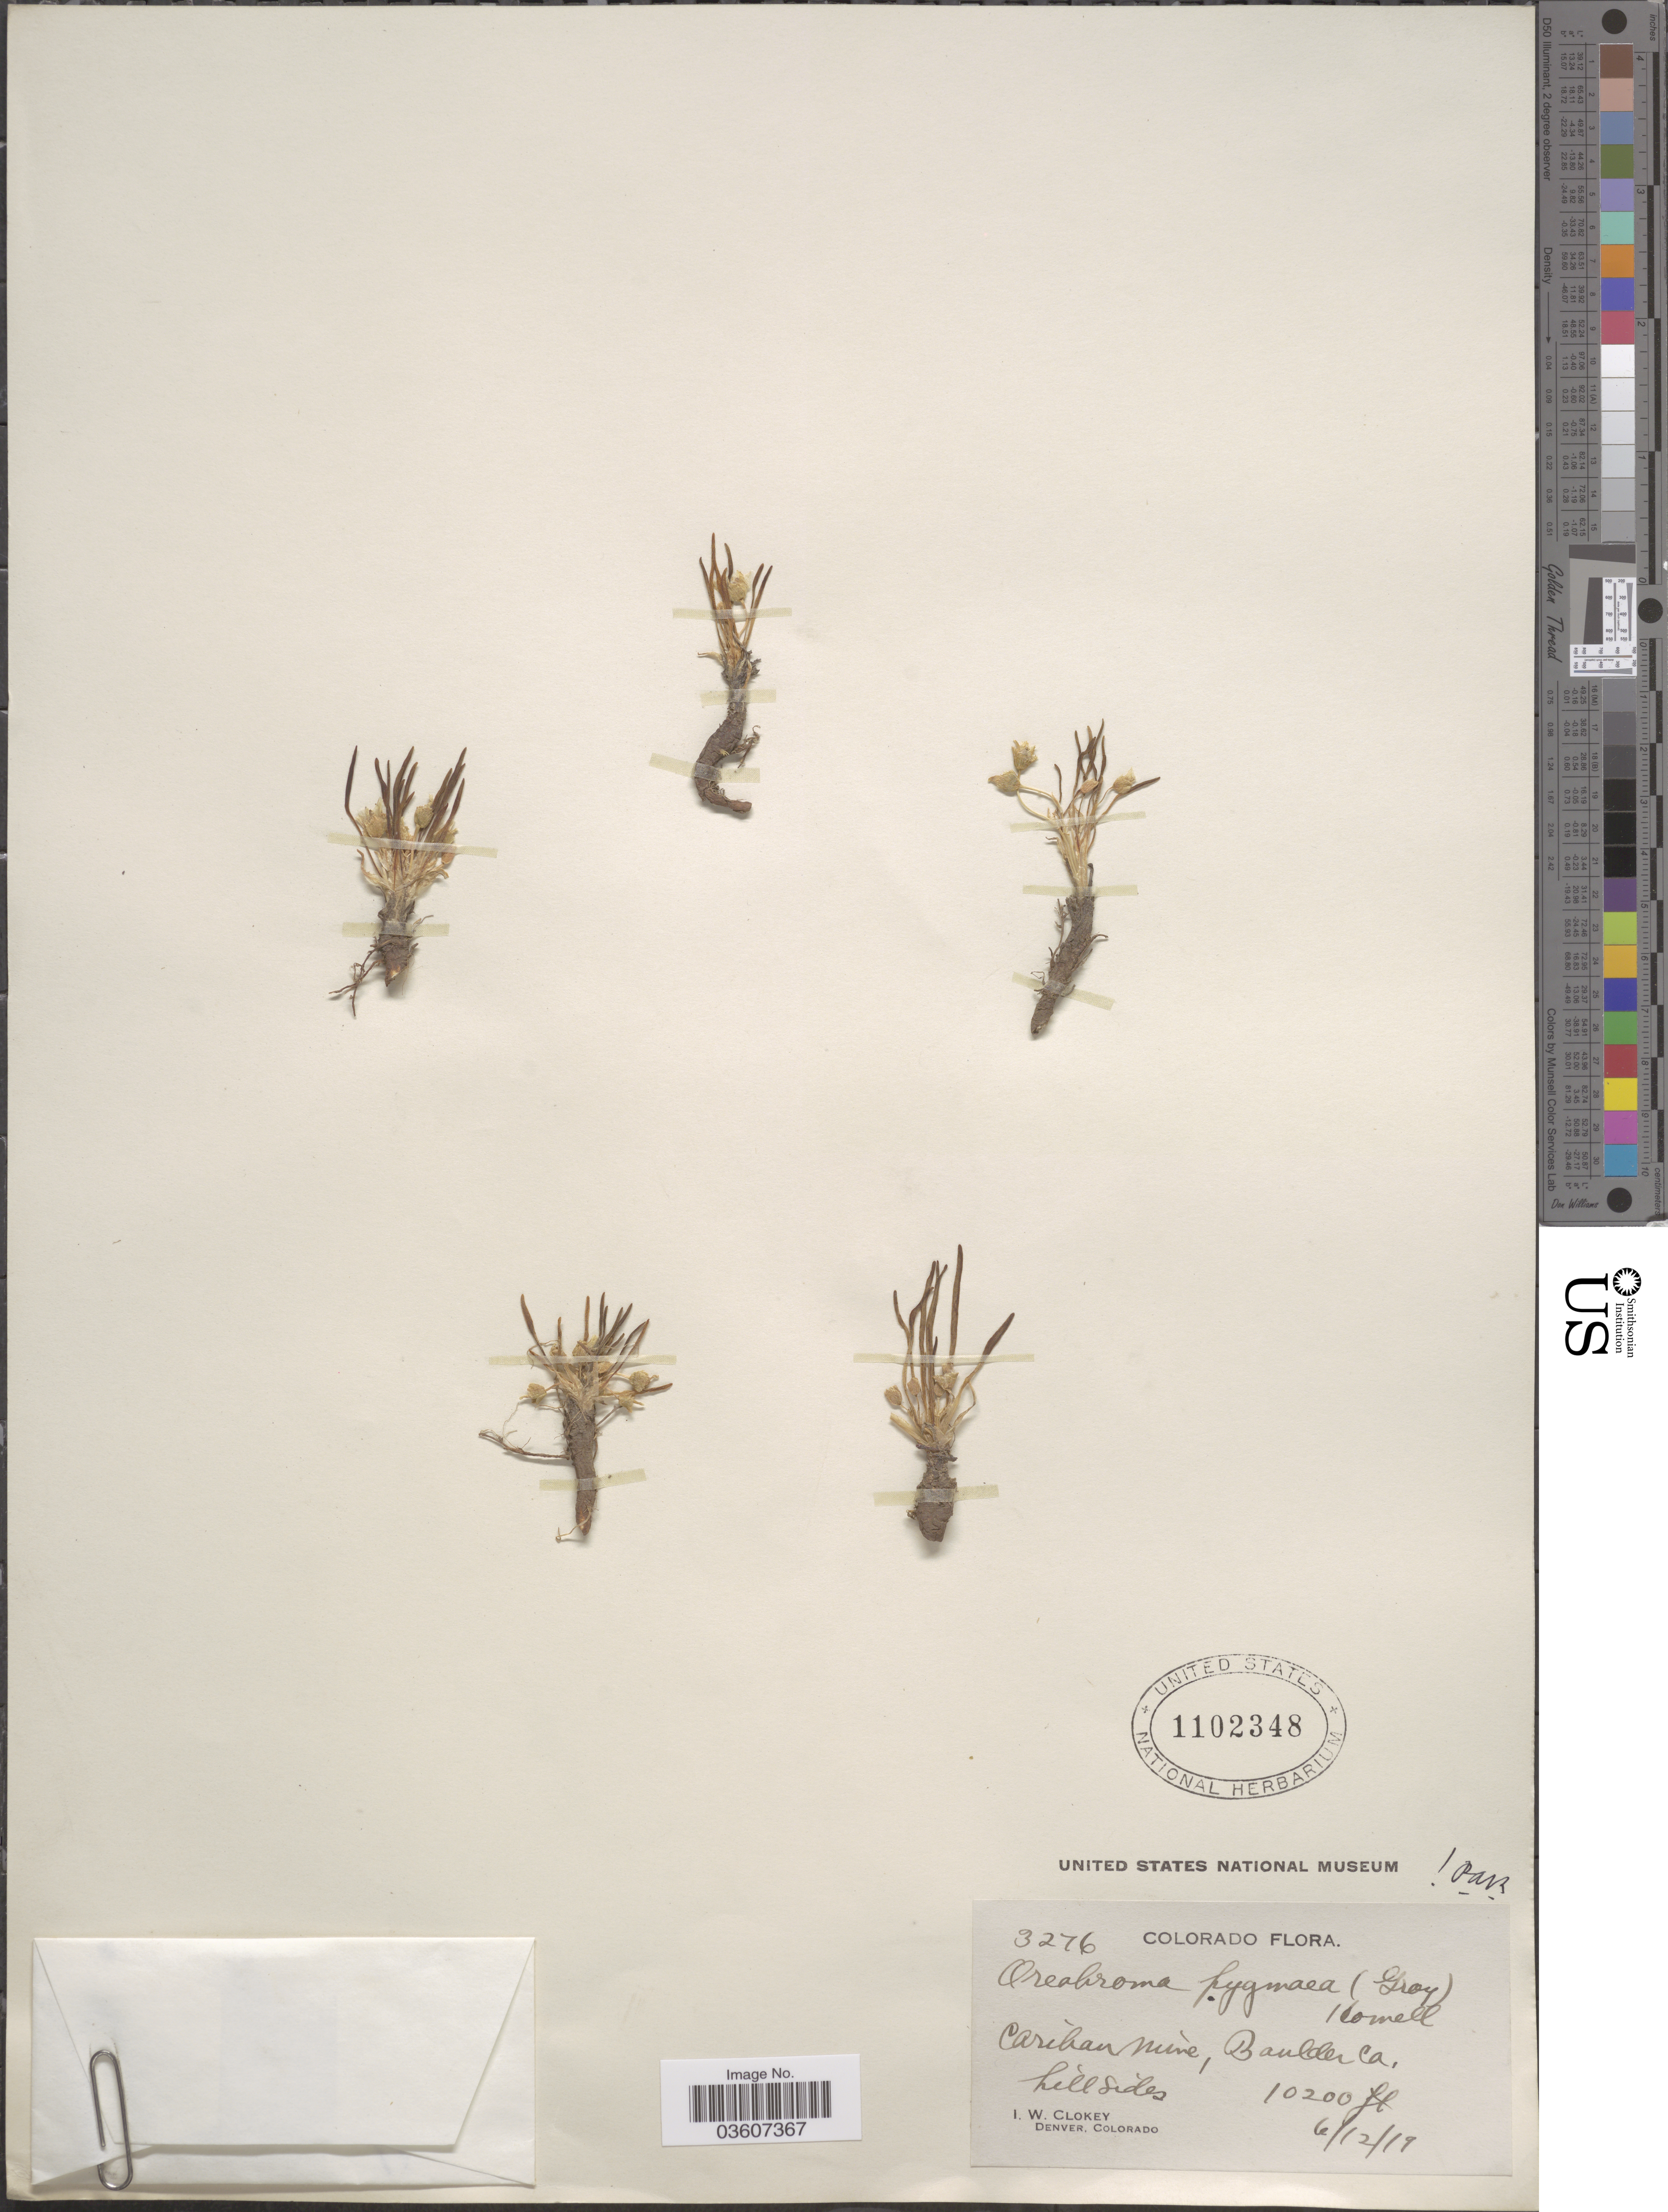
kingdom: Plantae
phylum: Tracheophyta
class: Magnoliopsida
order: Caryophyllales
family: Montiaceae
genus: Lewisia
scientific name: Lewisia pygmaea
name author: (A. Gray) B.L. Rob.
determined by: Strong, Mark T., (BOT), Smithsonian Institution - National Museum of Natural History (UNITED STATES)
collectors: I. W. Clokey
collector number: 3276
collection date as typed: Transcribed d/m/y: 12/6/19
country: United States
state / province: Colorado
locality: Cariban Mine, Boulder Co.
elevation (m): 3109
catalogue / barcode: US 1102348